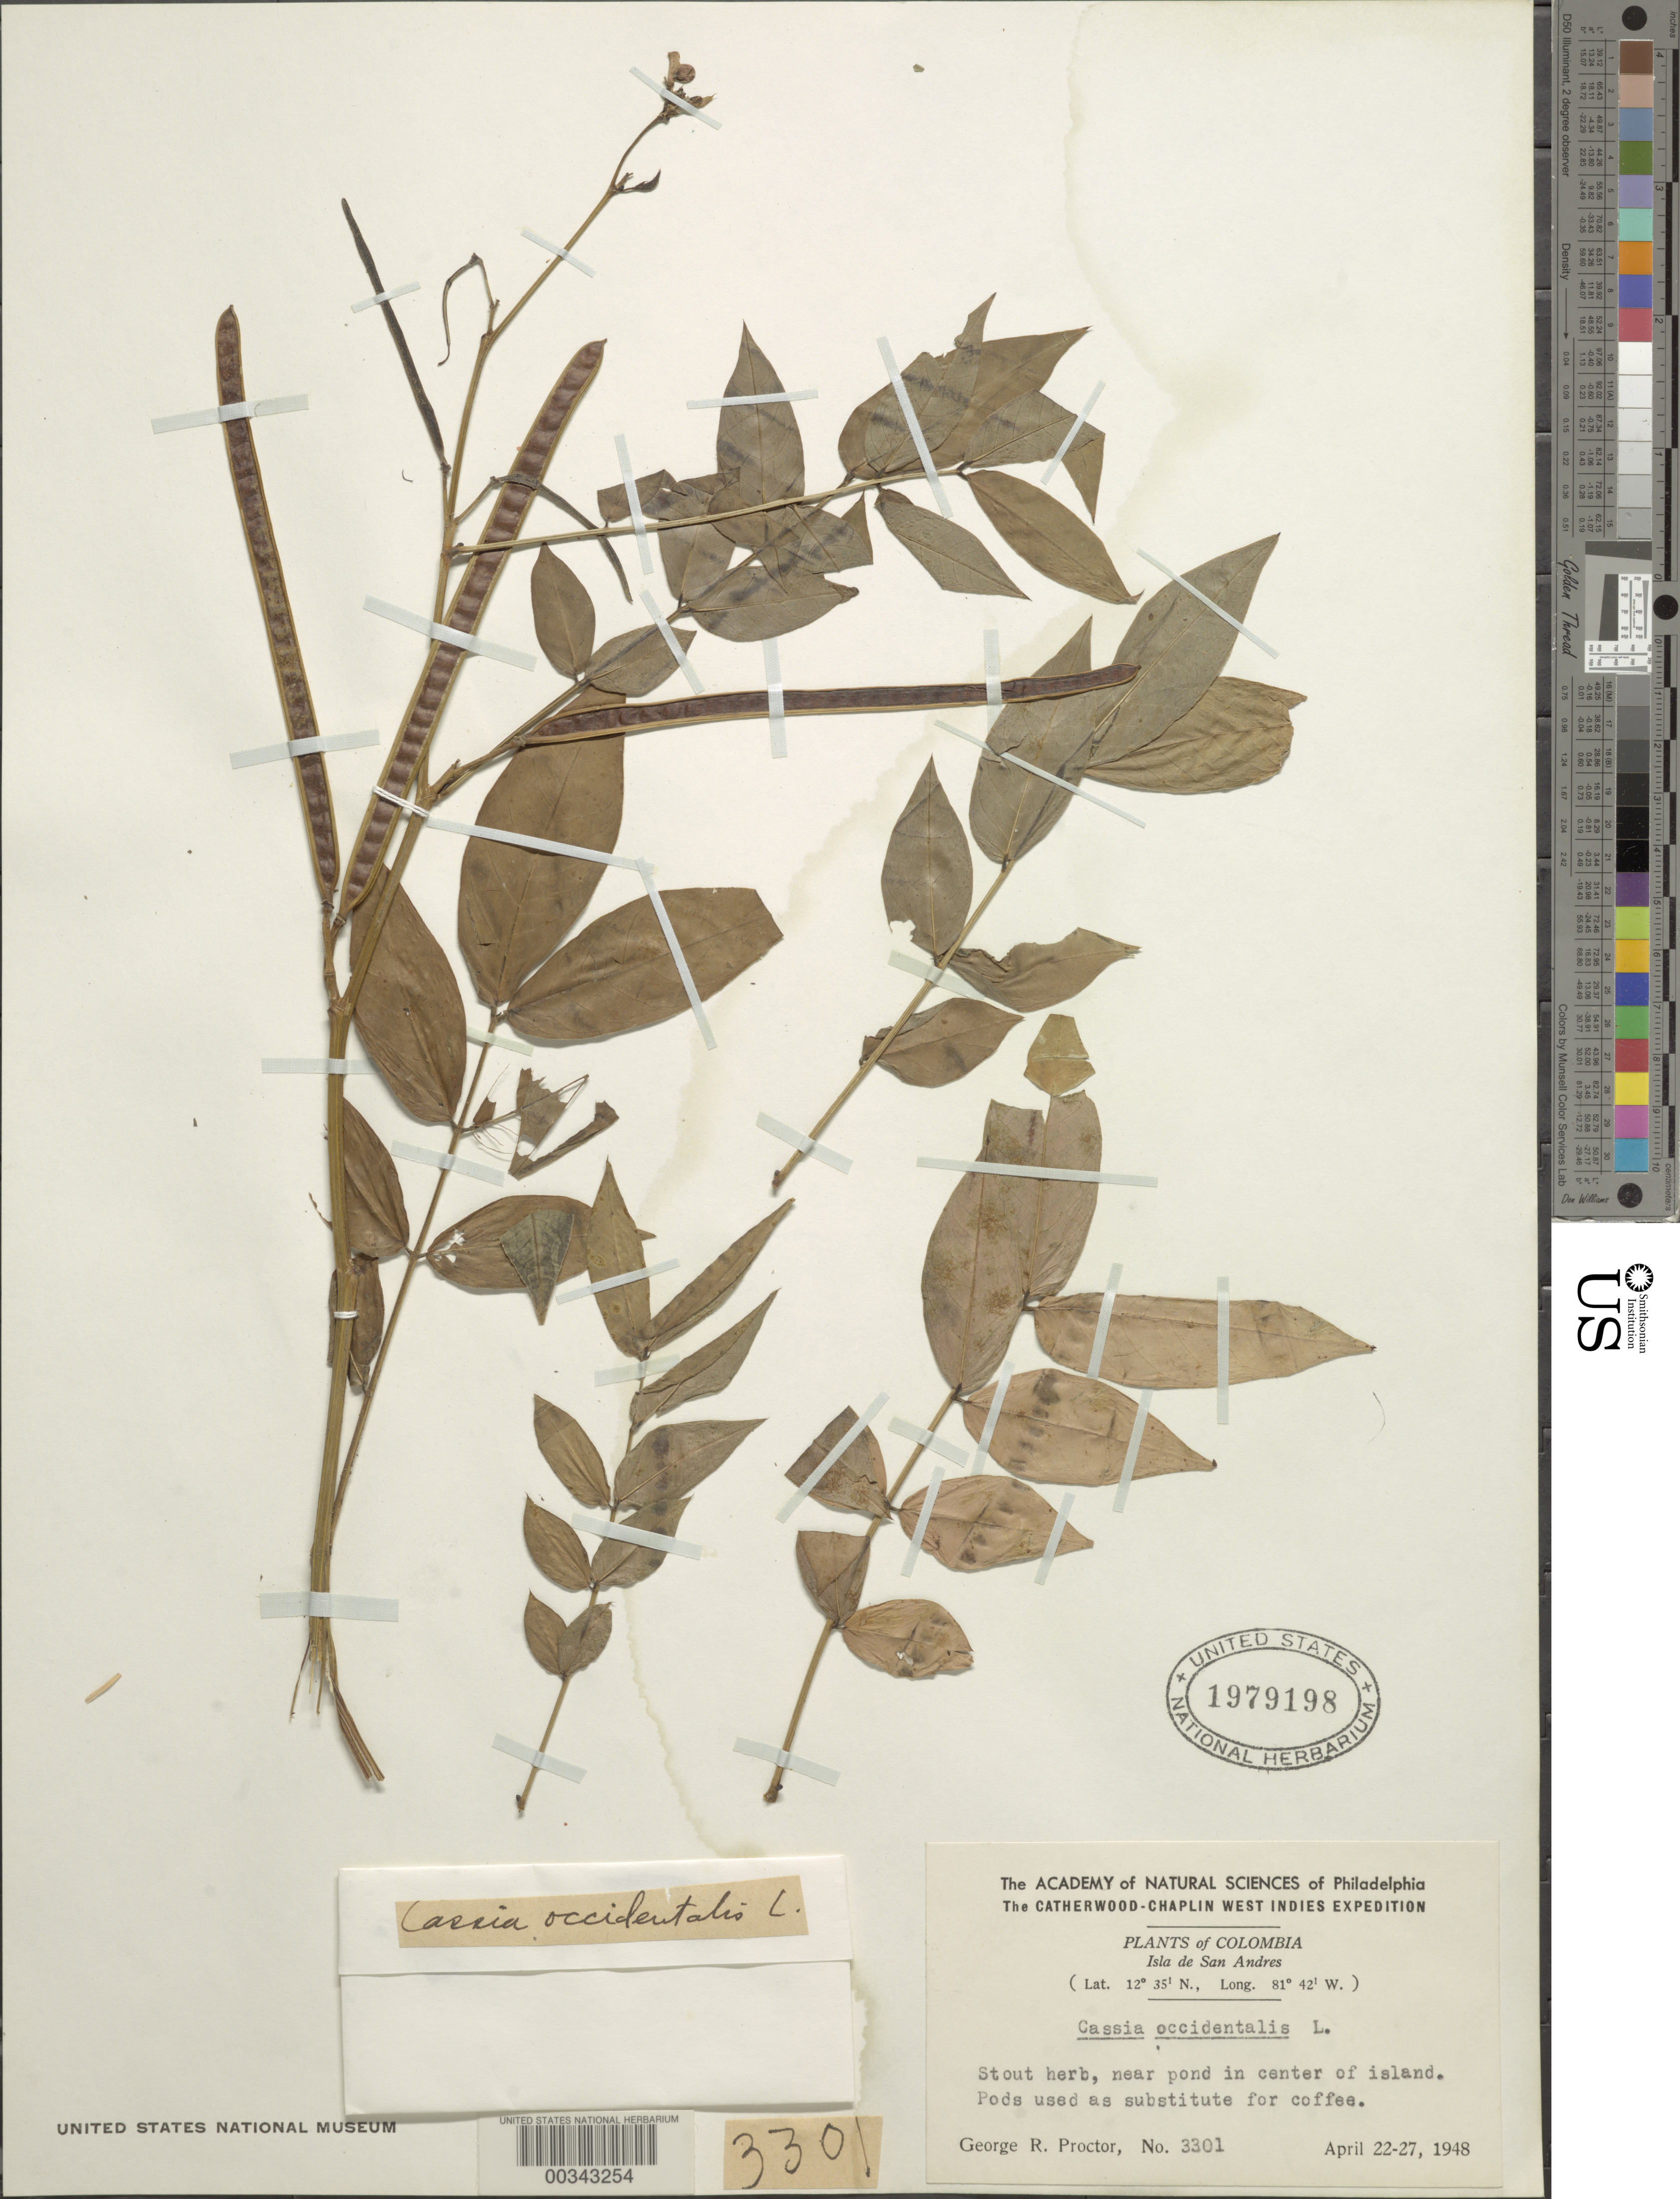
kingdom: Plantae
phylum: Tracheophyta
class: Magnoliopsida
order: Fabales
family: Fabaceae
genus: Senna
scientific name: Senna occidentalis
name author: (L.) Link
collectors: G. R. Proctor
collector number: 3301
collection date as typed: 22 Apr 1948 to 27 Apr 1948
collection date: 1948-04-22/1948-04-27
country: Colombia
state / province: San Andrés Y Providencia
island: San Andres Island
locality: Near pond in center of Island [San Andrés y Providencia Archipelago]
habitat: Near pond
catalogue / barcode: US 1979198